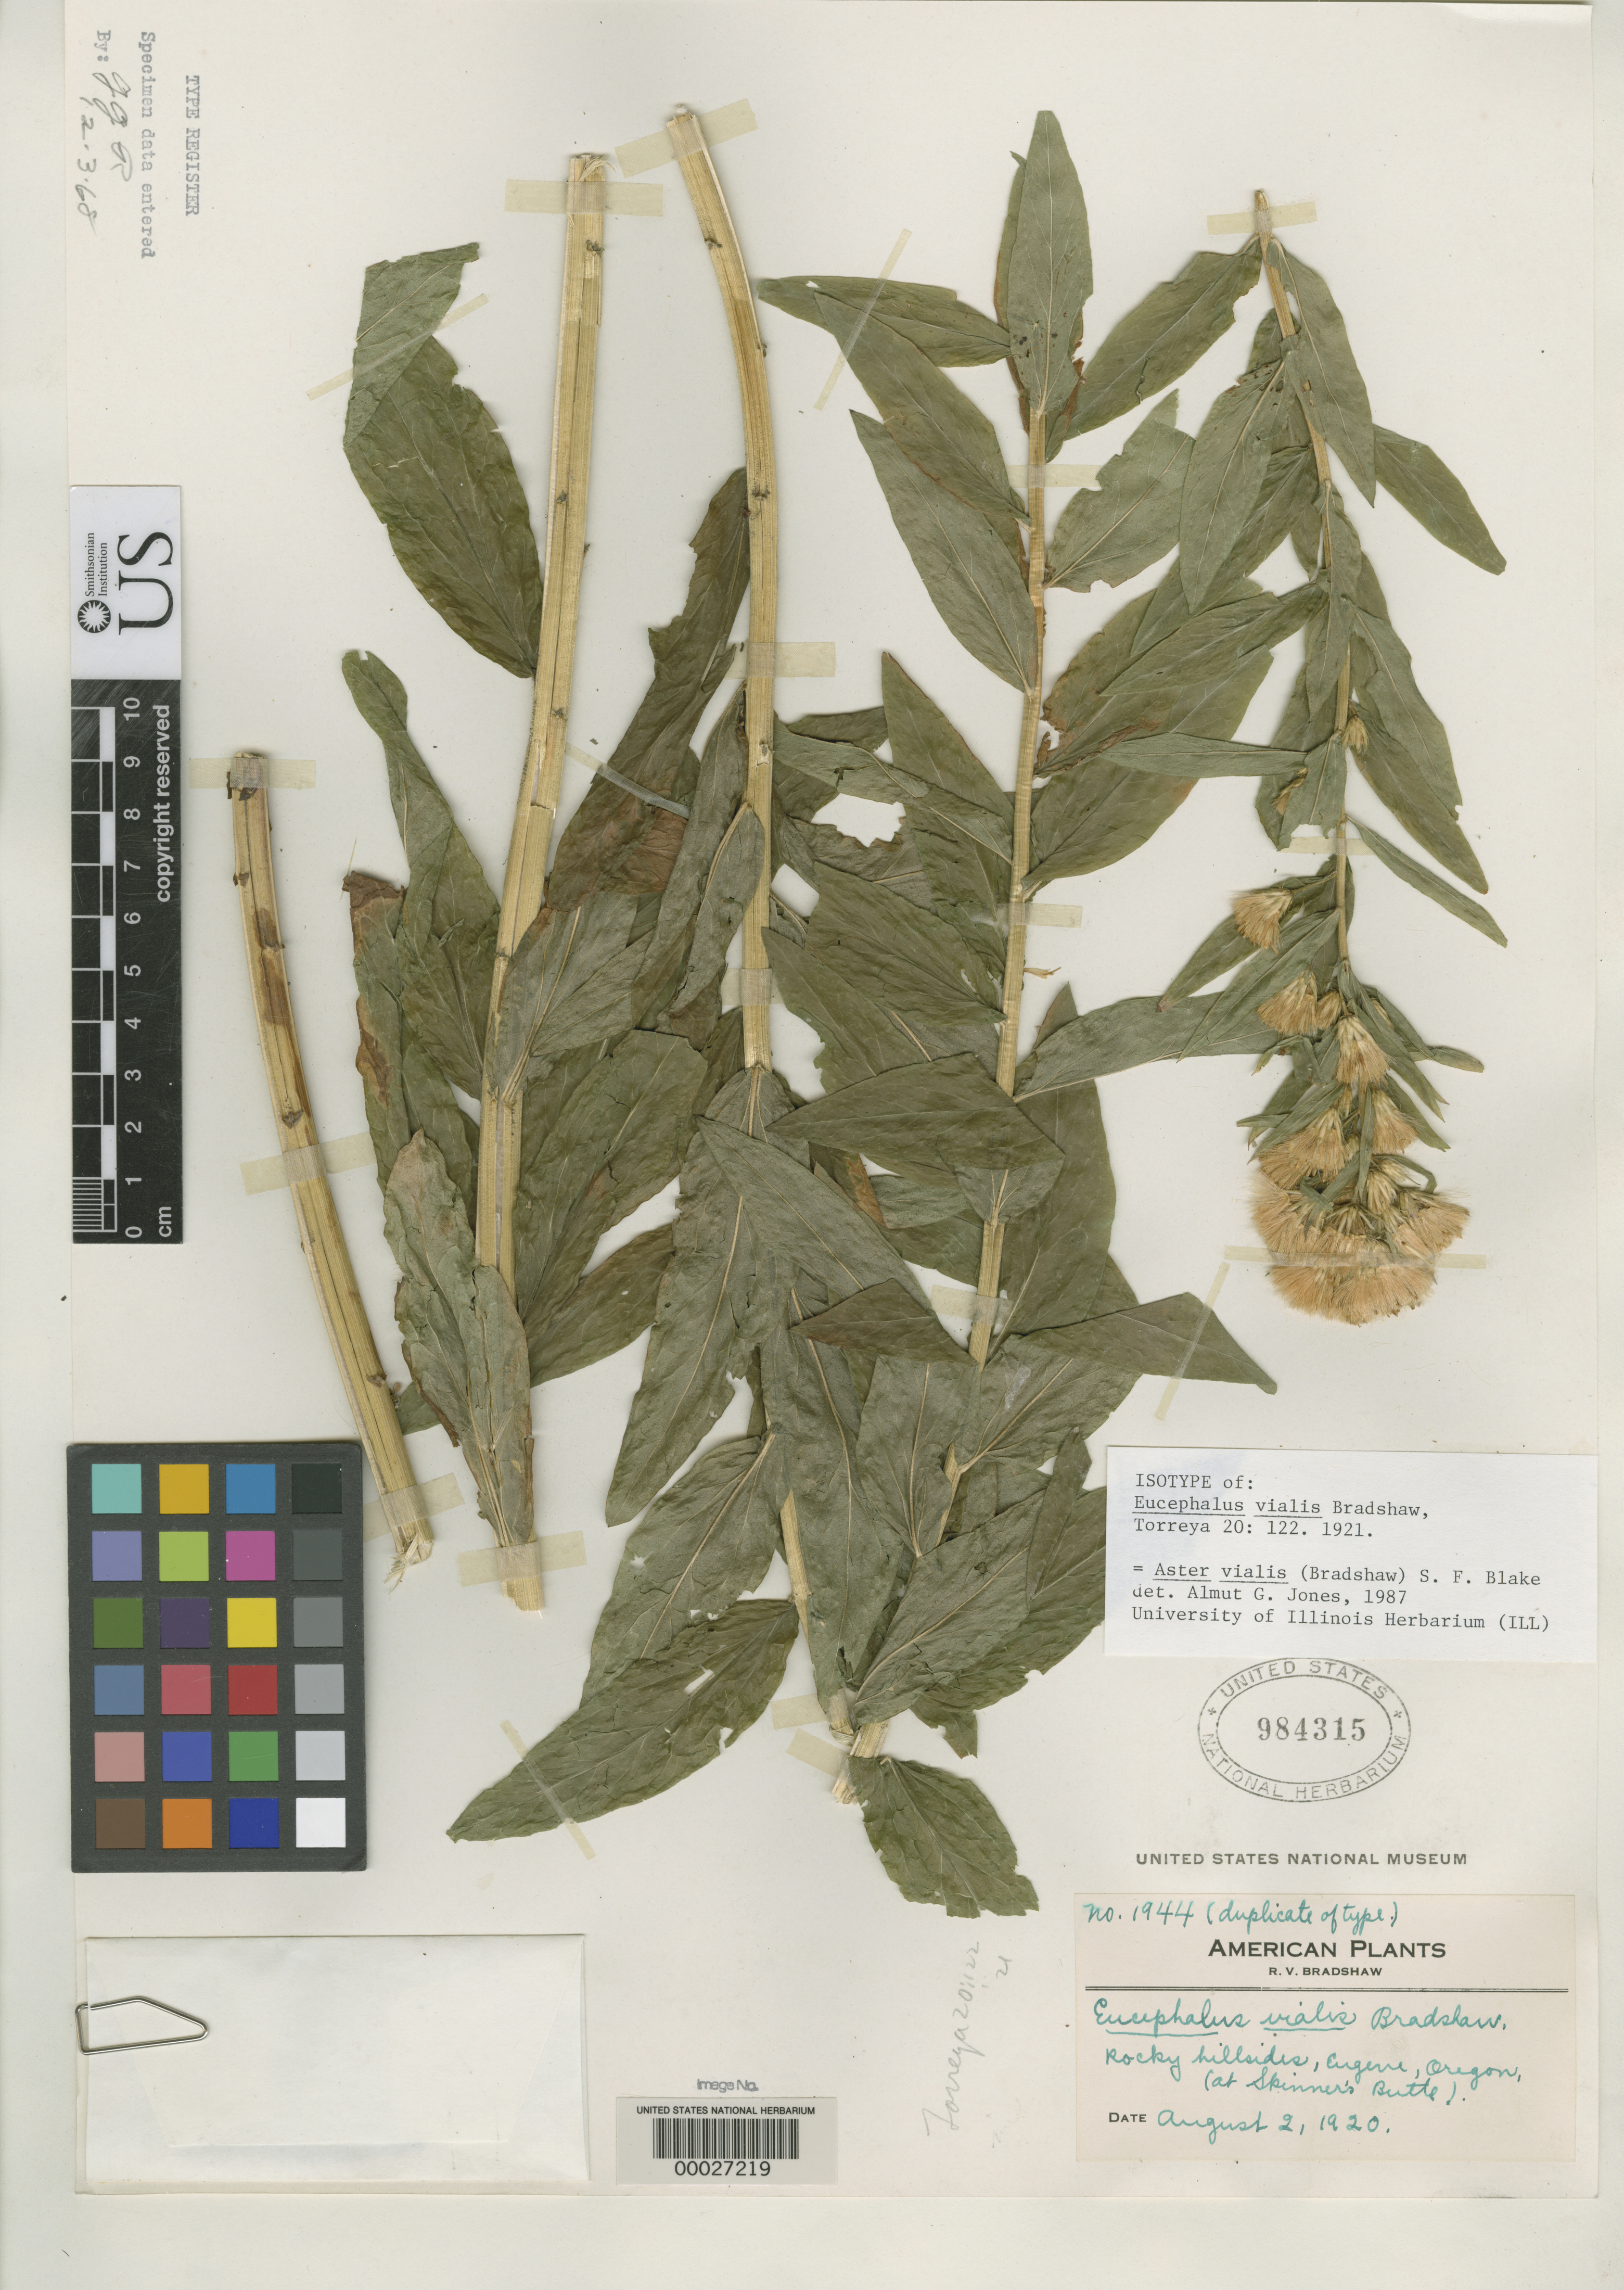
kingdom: Plantae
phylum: Tracheophyta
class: Magnoliopsida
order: Asterales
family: Asteraceae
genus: Eucephalus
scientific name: Eucephalus vialis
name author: Bradshaw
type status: Isotype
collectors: R. Bradshaw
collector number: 1944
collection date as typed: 02 Aug 1920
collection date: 1920-08-02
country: United States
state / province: Oregon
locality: Eugene, at Skinner's Butte.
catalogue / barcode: US 984315